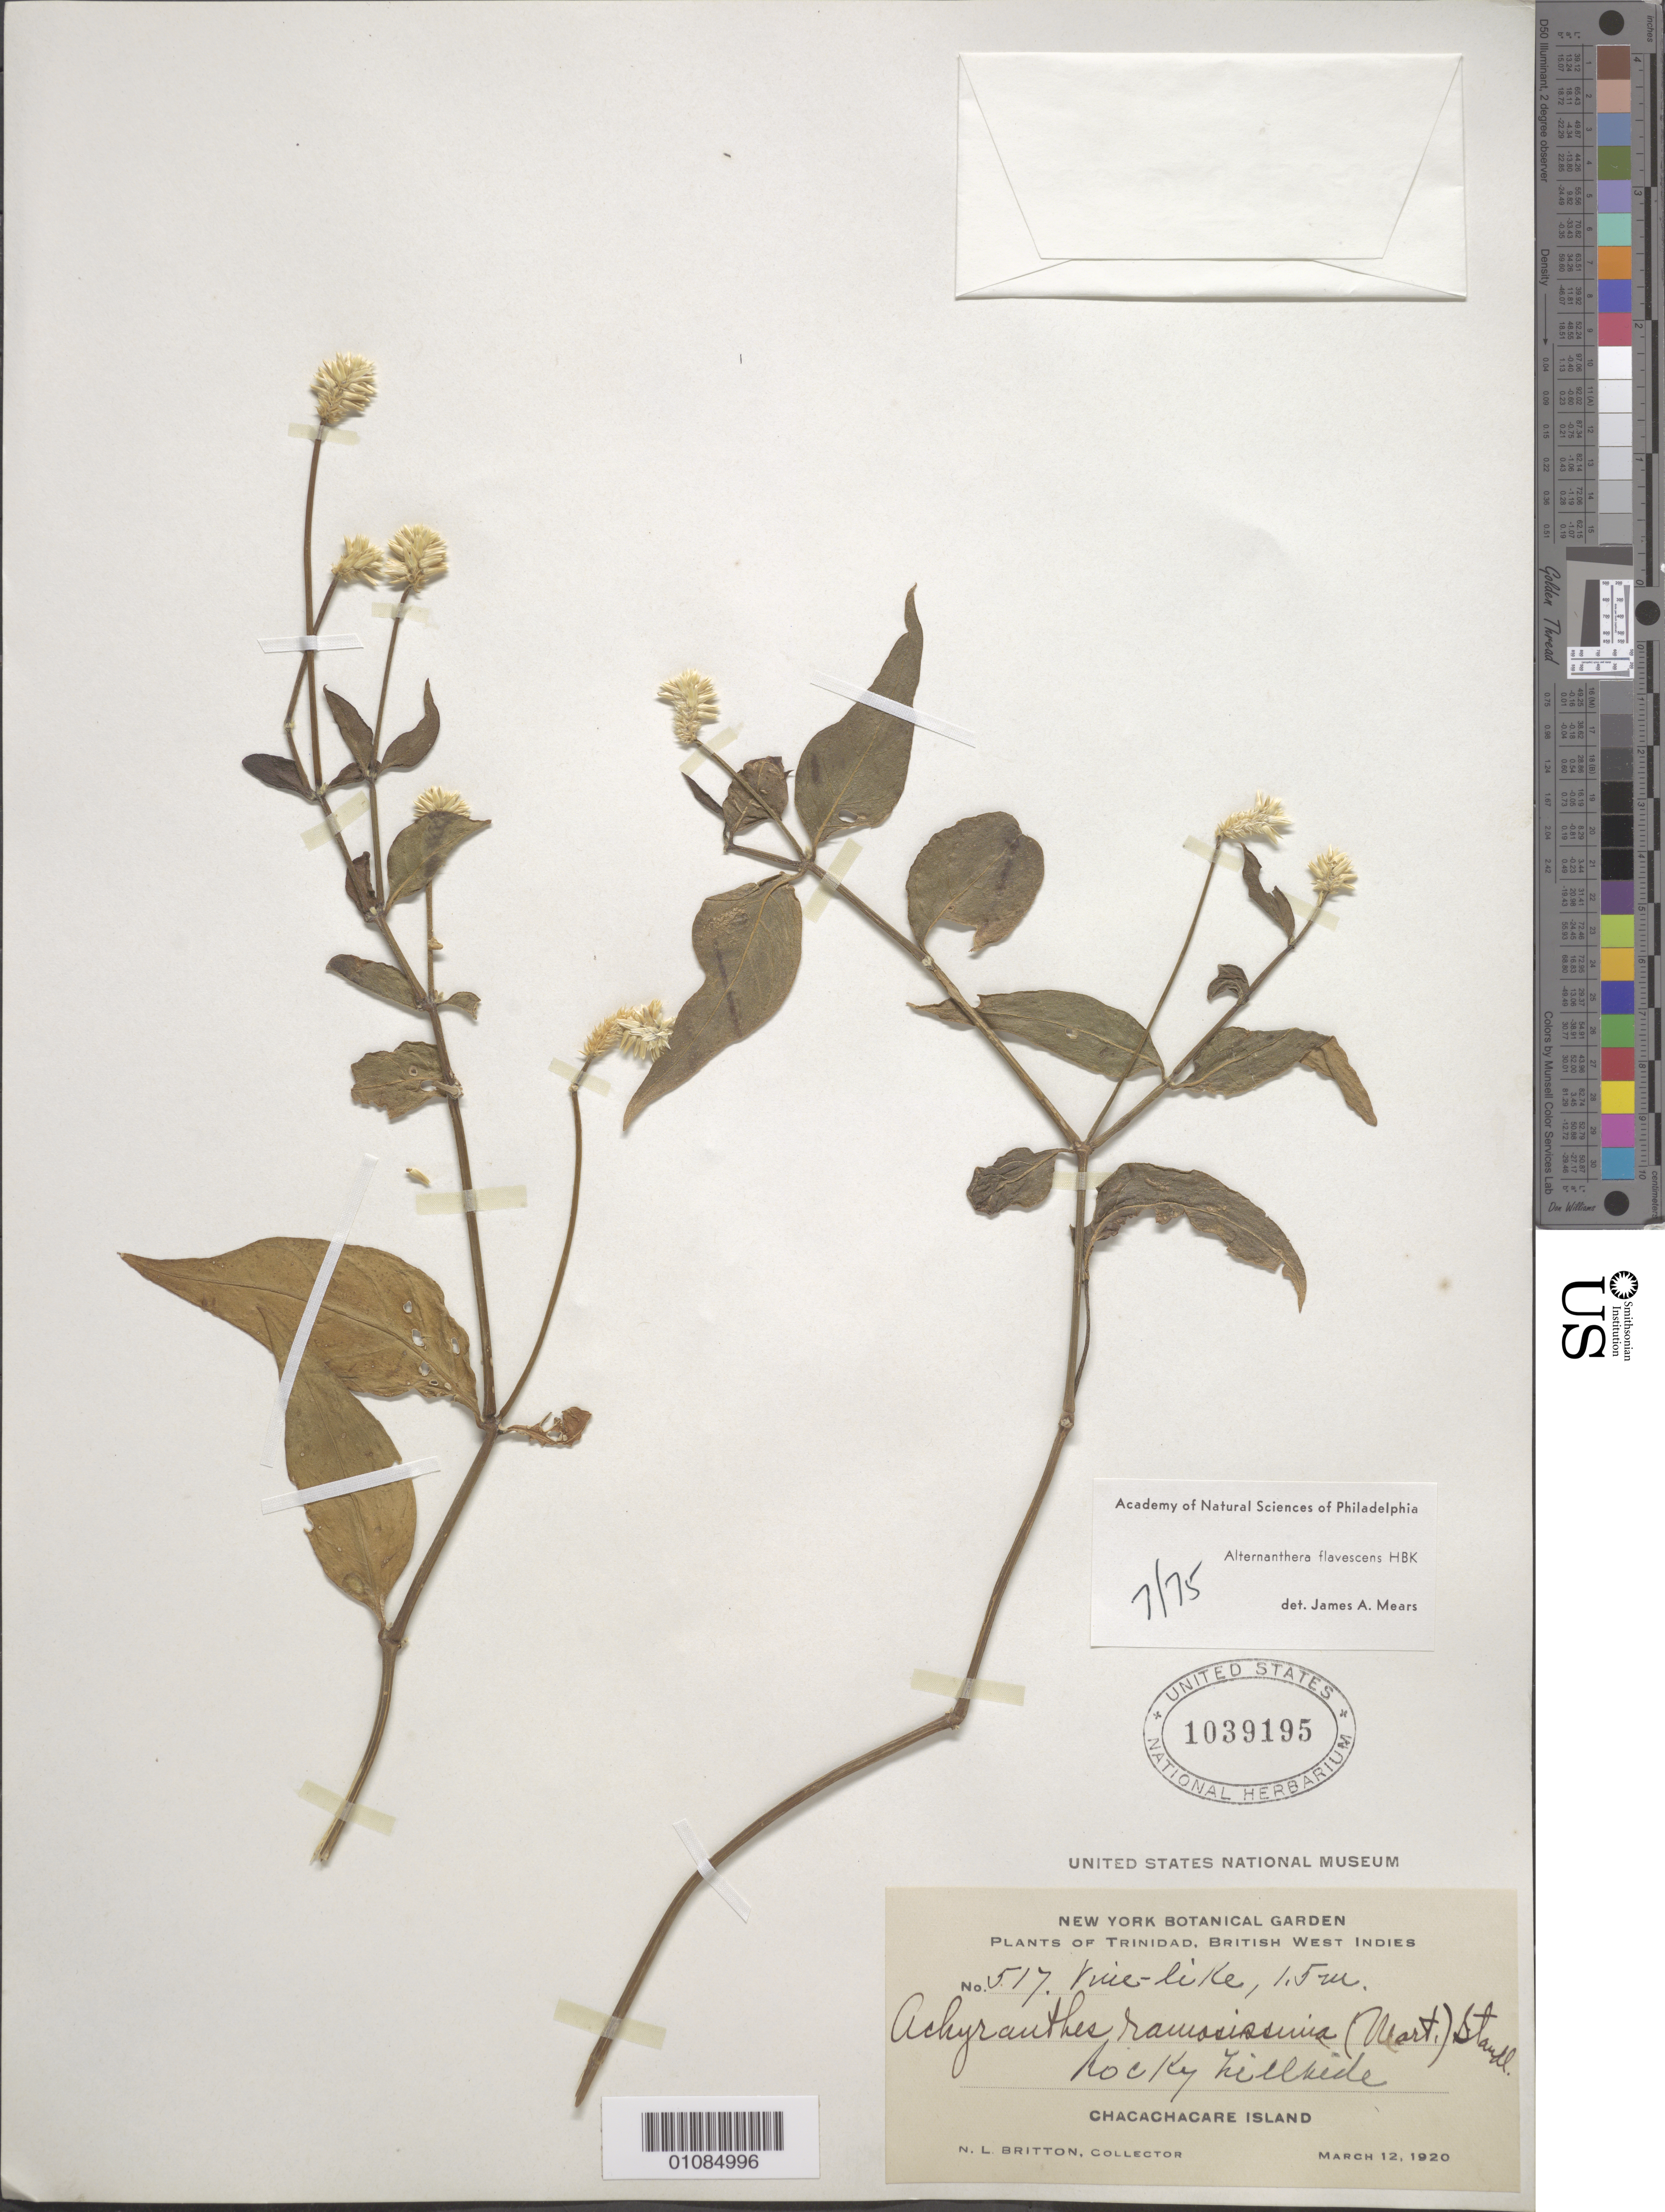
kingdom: Plantae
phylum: Tracheophyta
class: Magnoliopsida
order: Caryophyllales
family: Amaranthaceae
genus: Alternanthera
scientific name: Alternanthera flavescens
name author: Kunth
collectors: N. Britton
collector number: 12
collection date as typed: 19 Mar 1920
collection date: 1920-03-19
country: Trinidad and Tobago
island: Chacachacare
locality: Chachacare Isl.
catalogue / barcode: US 1039195